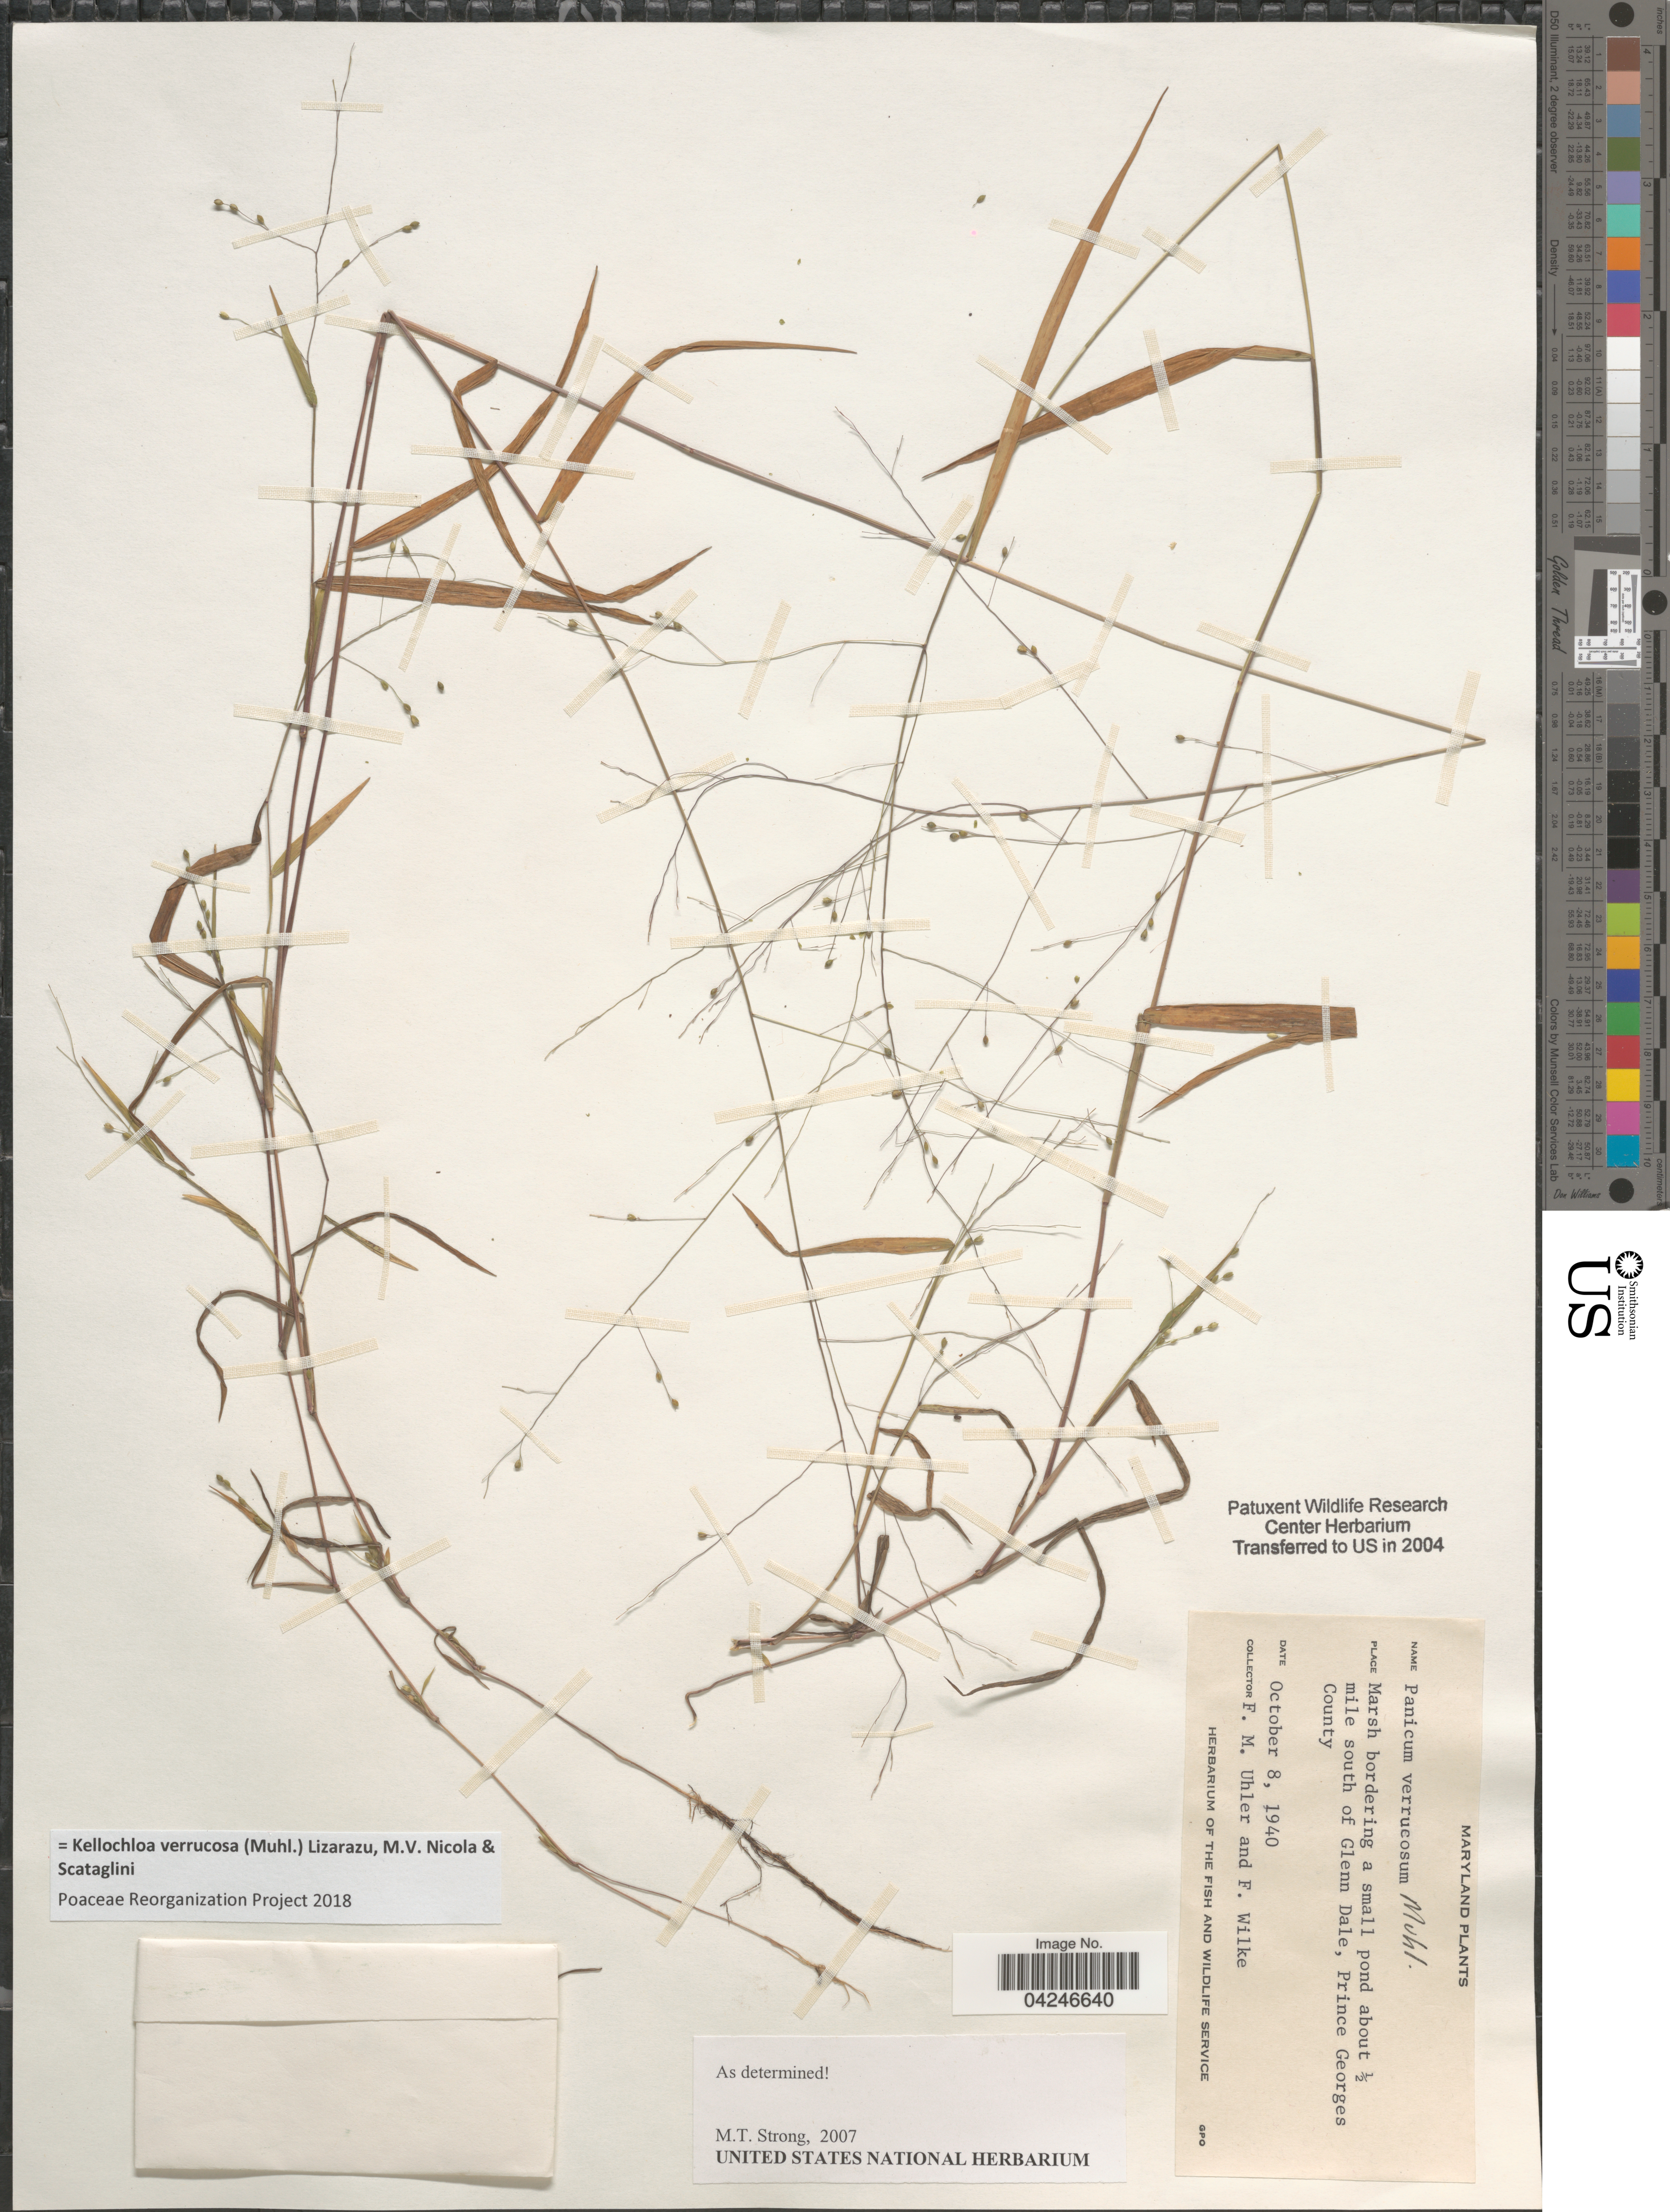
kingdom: Plantae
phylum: Tracheophyta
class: Liliopsida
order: Poales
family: Poaceae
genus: Kellochloa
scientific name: Kellochloa verrucosa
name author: (Muhl.) Lizarazu et al.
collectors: F. M. Uhler & F. Wilke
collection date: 1940-10-08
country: United States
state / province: Maryland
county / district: Prince George's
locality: Marsh bordering a small pond about ½ mile south of Glenn Dale, Prince Georges County.